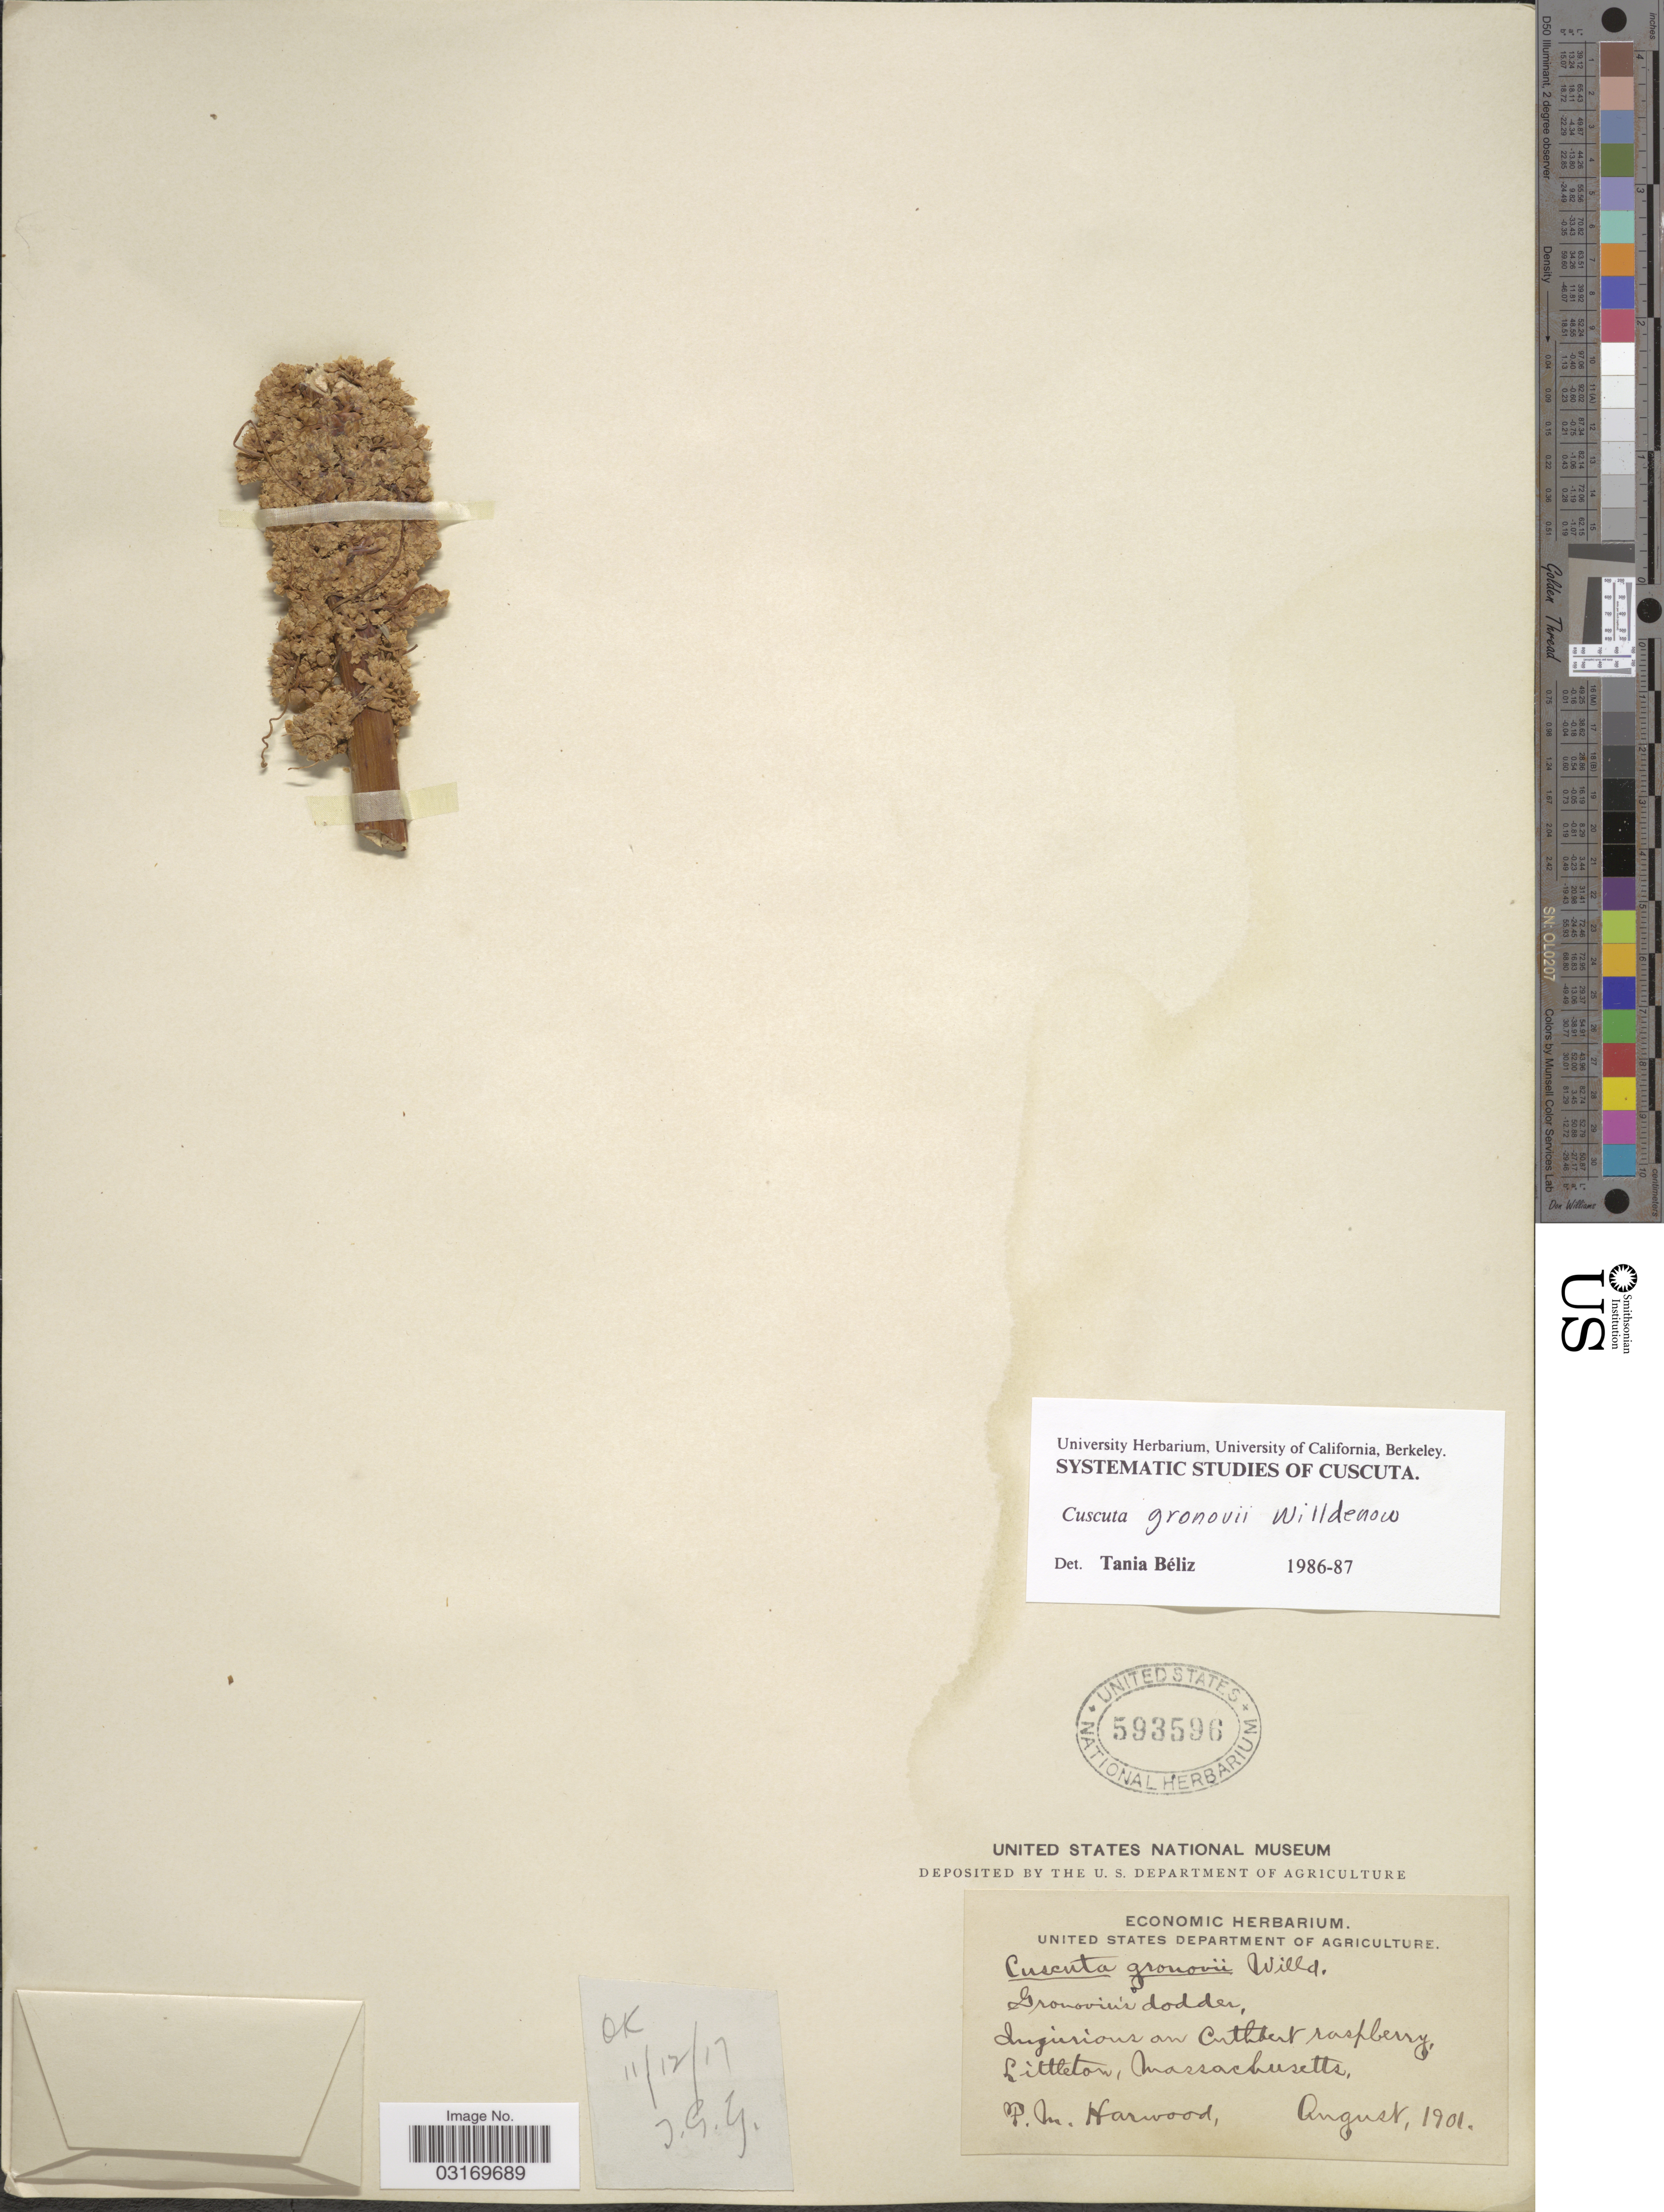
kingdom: Plantae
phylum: Tracheophyta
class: Magnoliopsida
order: Solanales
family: Convolvulaceae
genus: Cuscuta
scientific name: Cuscuta gronovii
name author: Willd. ex Schult.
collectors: P. Harwood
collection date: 1901-08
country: United States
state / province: Massachusetts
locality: Littleton.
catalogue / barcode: US 593596